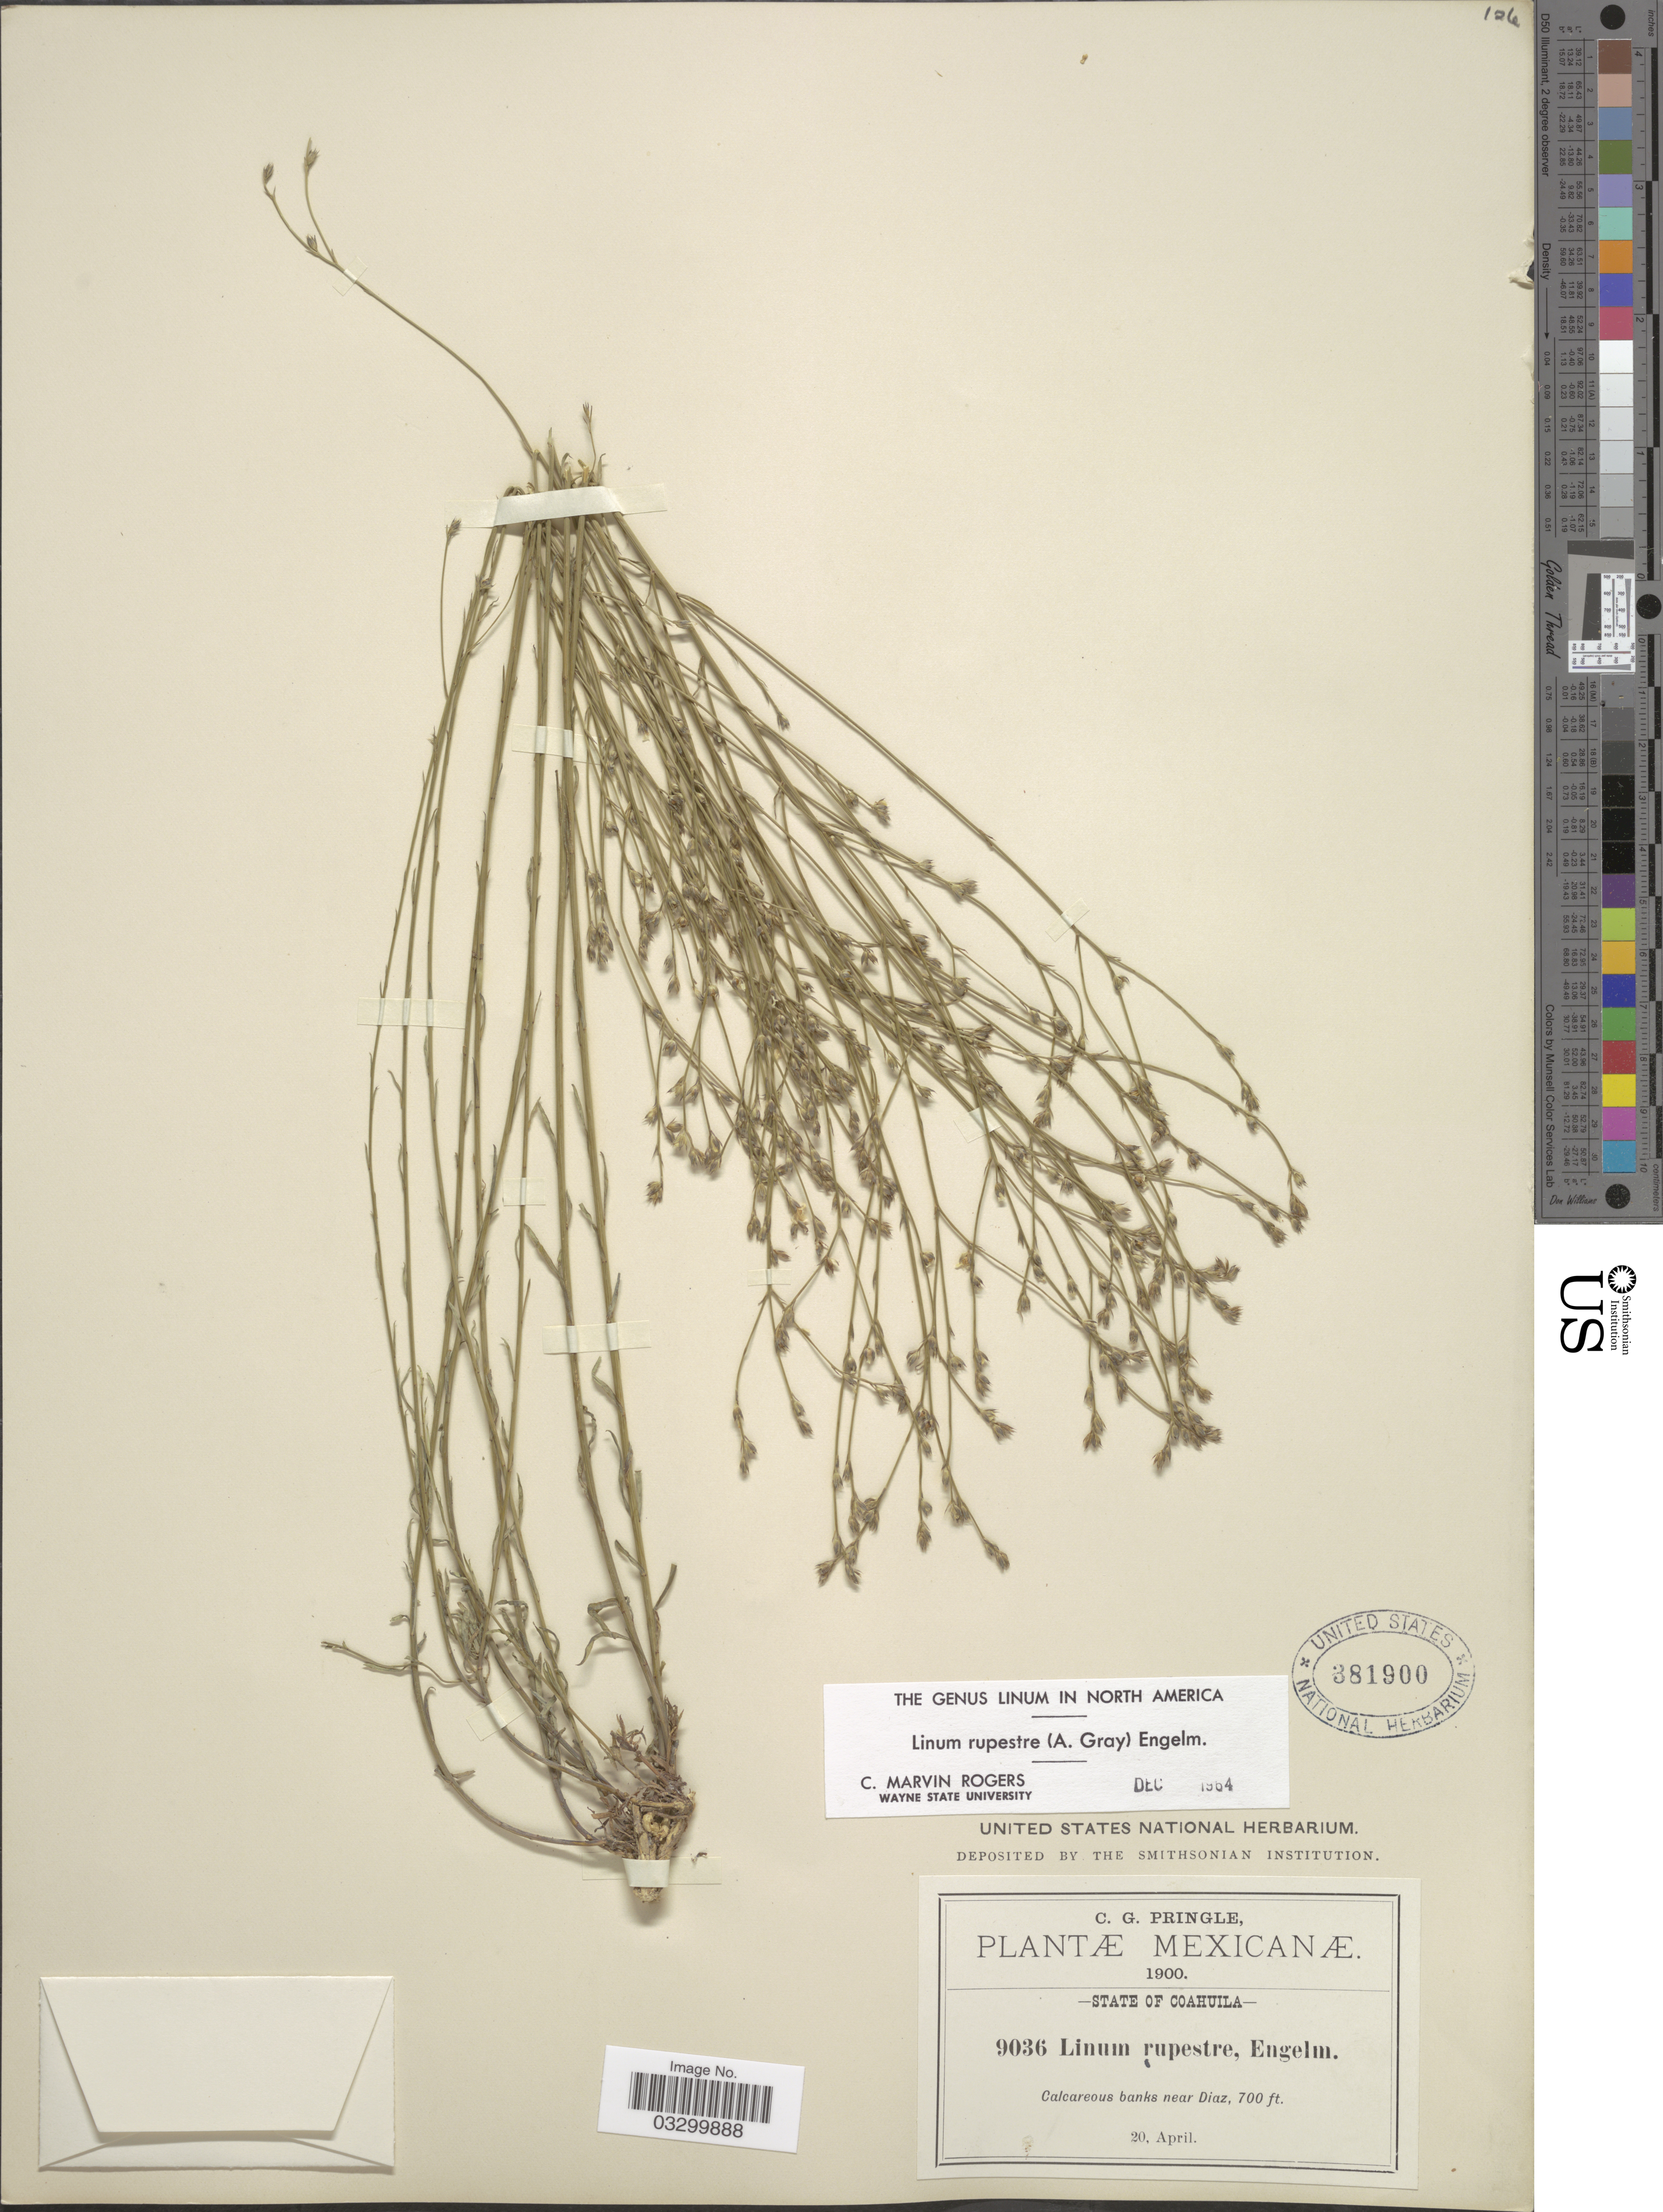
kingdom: Plantae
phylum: Tracheophyta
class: Magnoliopsida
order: Malpighiales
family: Linaceae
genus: Linum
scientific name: Linum rupestre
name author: Engelm.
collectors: C. G. Pringle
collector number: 9036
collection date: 1900-04-20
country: Mexico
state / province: Coahuila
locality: Calcareous banks near Diaz.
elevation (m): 213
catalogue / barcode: US 381900